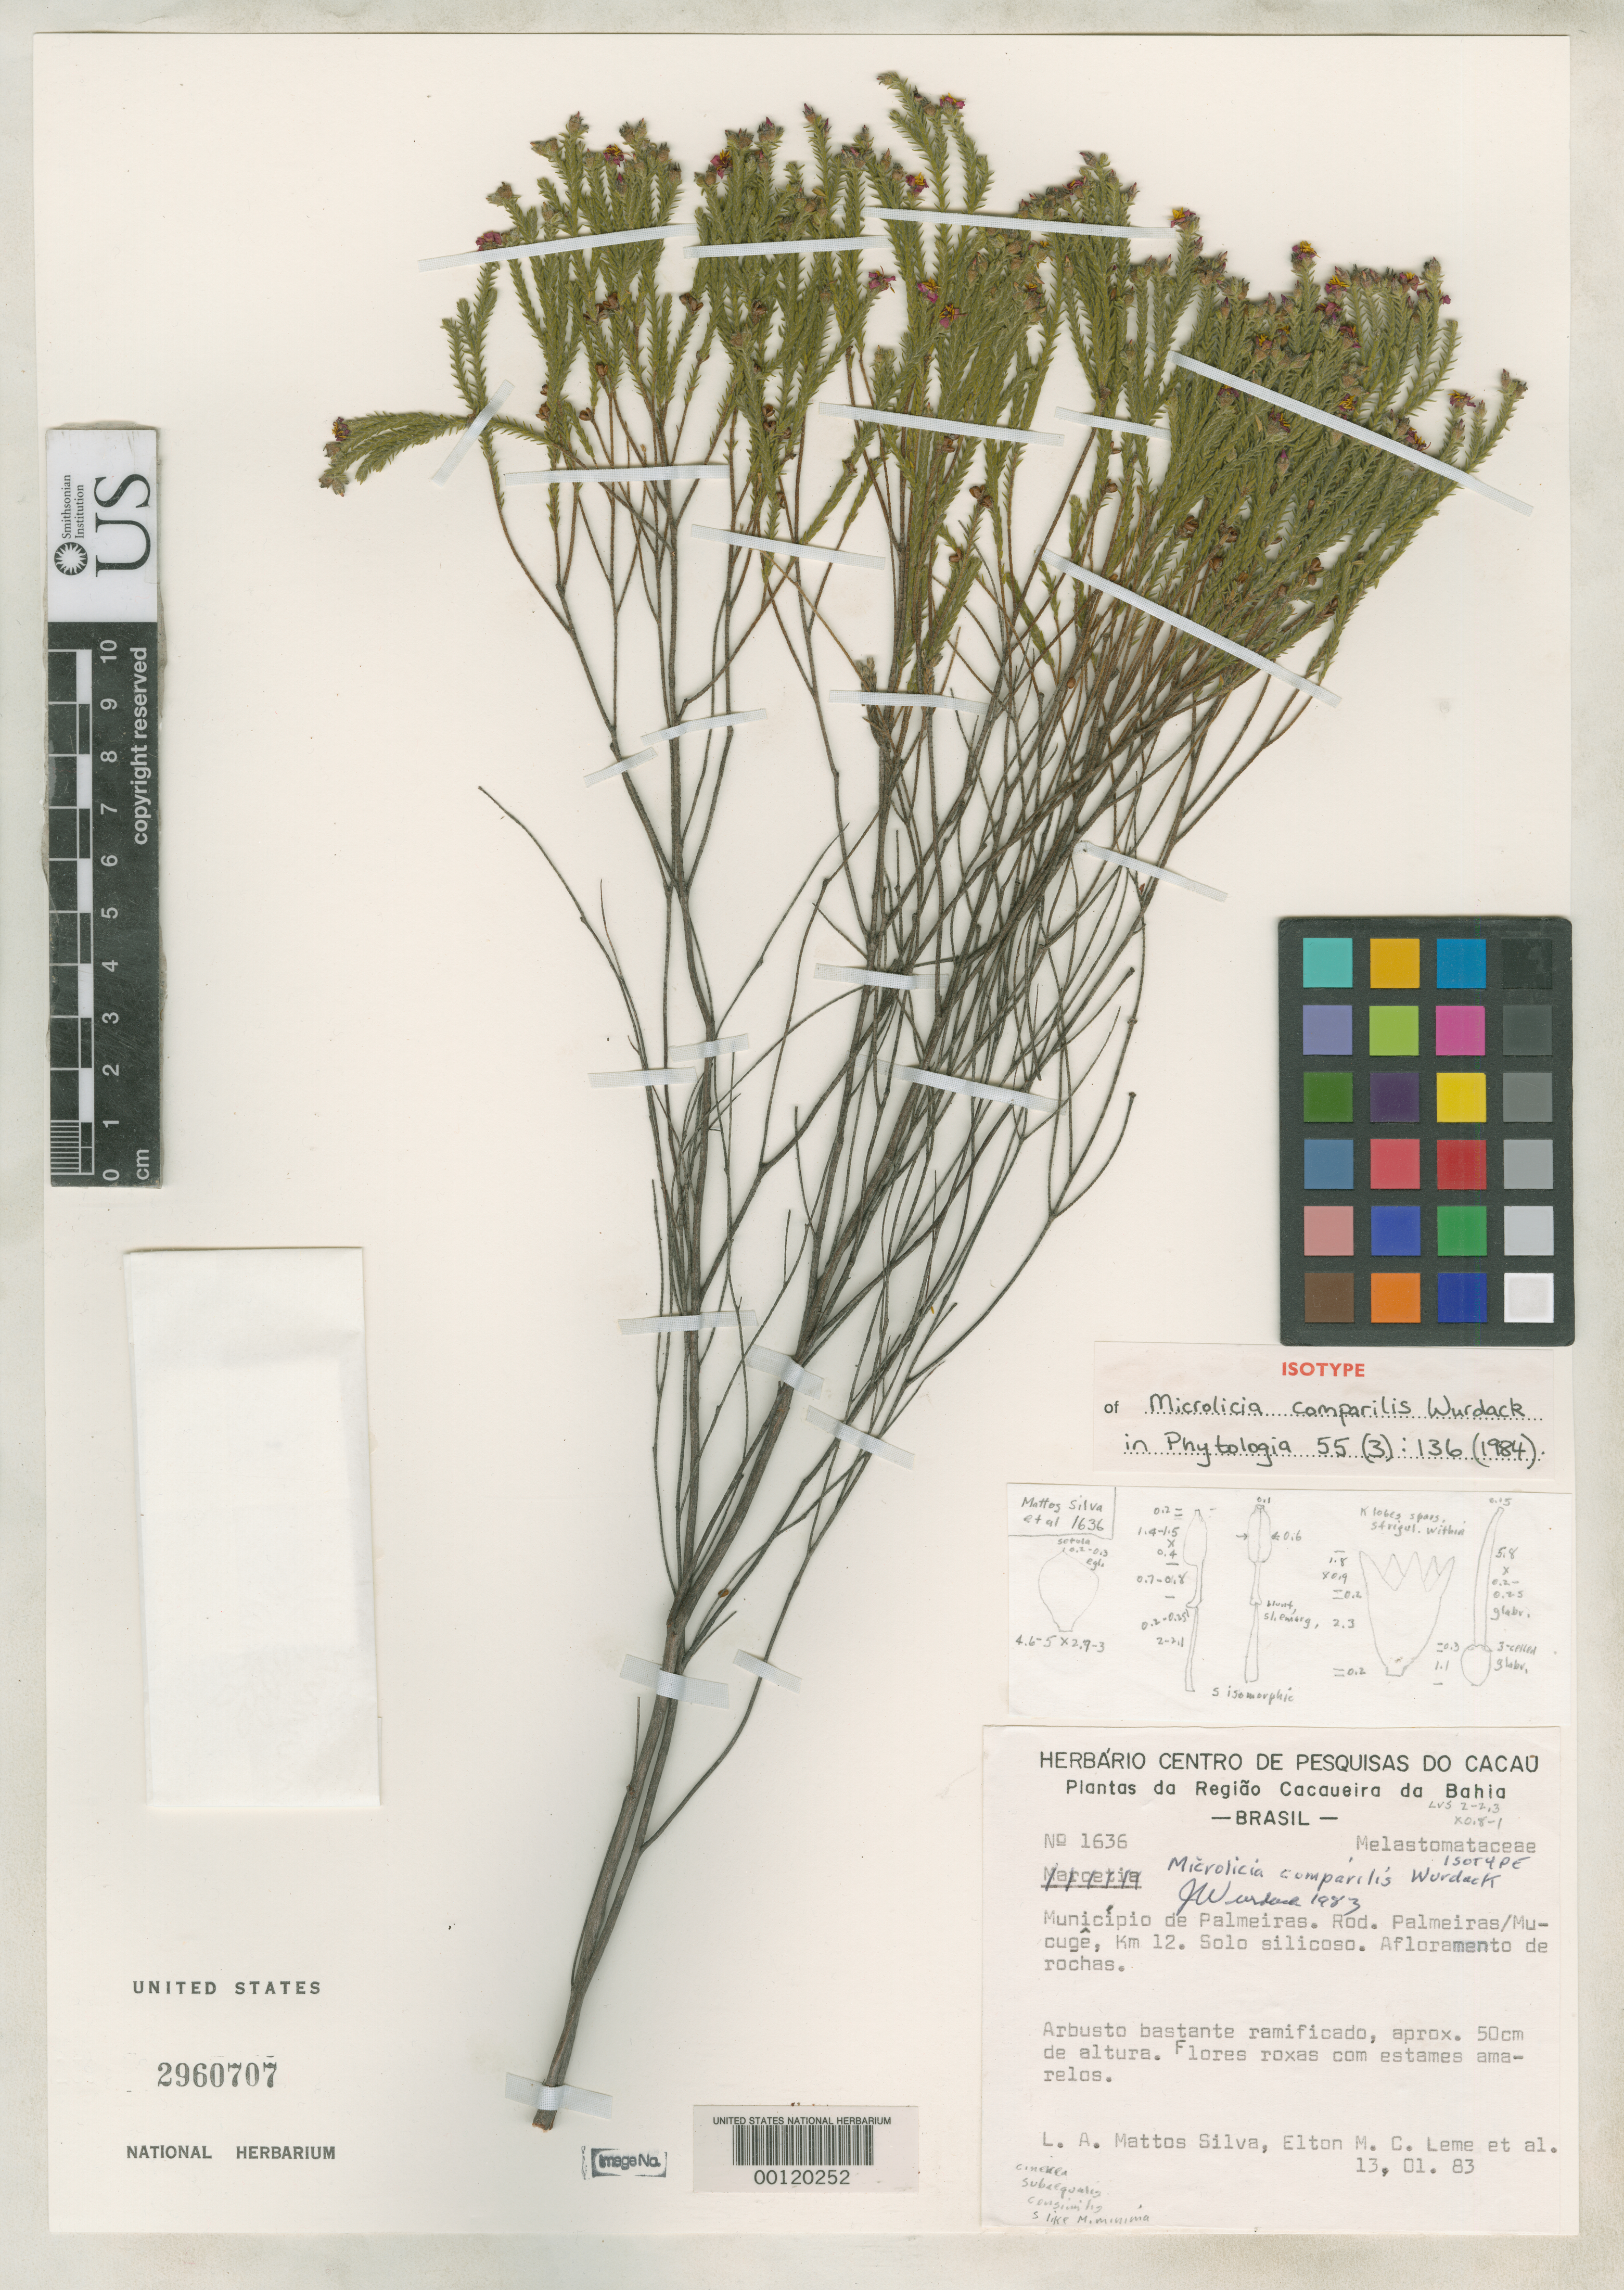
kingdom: Plantae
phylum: Tracheophyta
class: Magnoliopsida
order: Myrtales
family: Melastomataceae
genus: Microlicia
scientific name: Microlicia comparilis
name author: Wurdack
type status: Isotype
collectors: L. A. Mattos Silva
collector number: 1636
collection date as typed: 13 Jan 1983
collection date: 1983-01-13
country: Brazil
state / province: Bahia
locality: Municipio de Palmeiras, km 12, Palmeiras-Mucuge rd.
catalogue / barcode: US 2960707